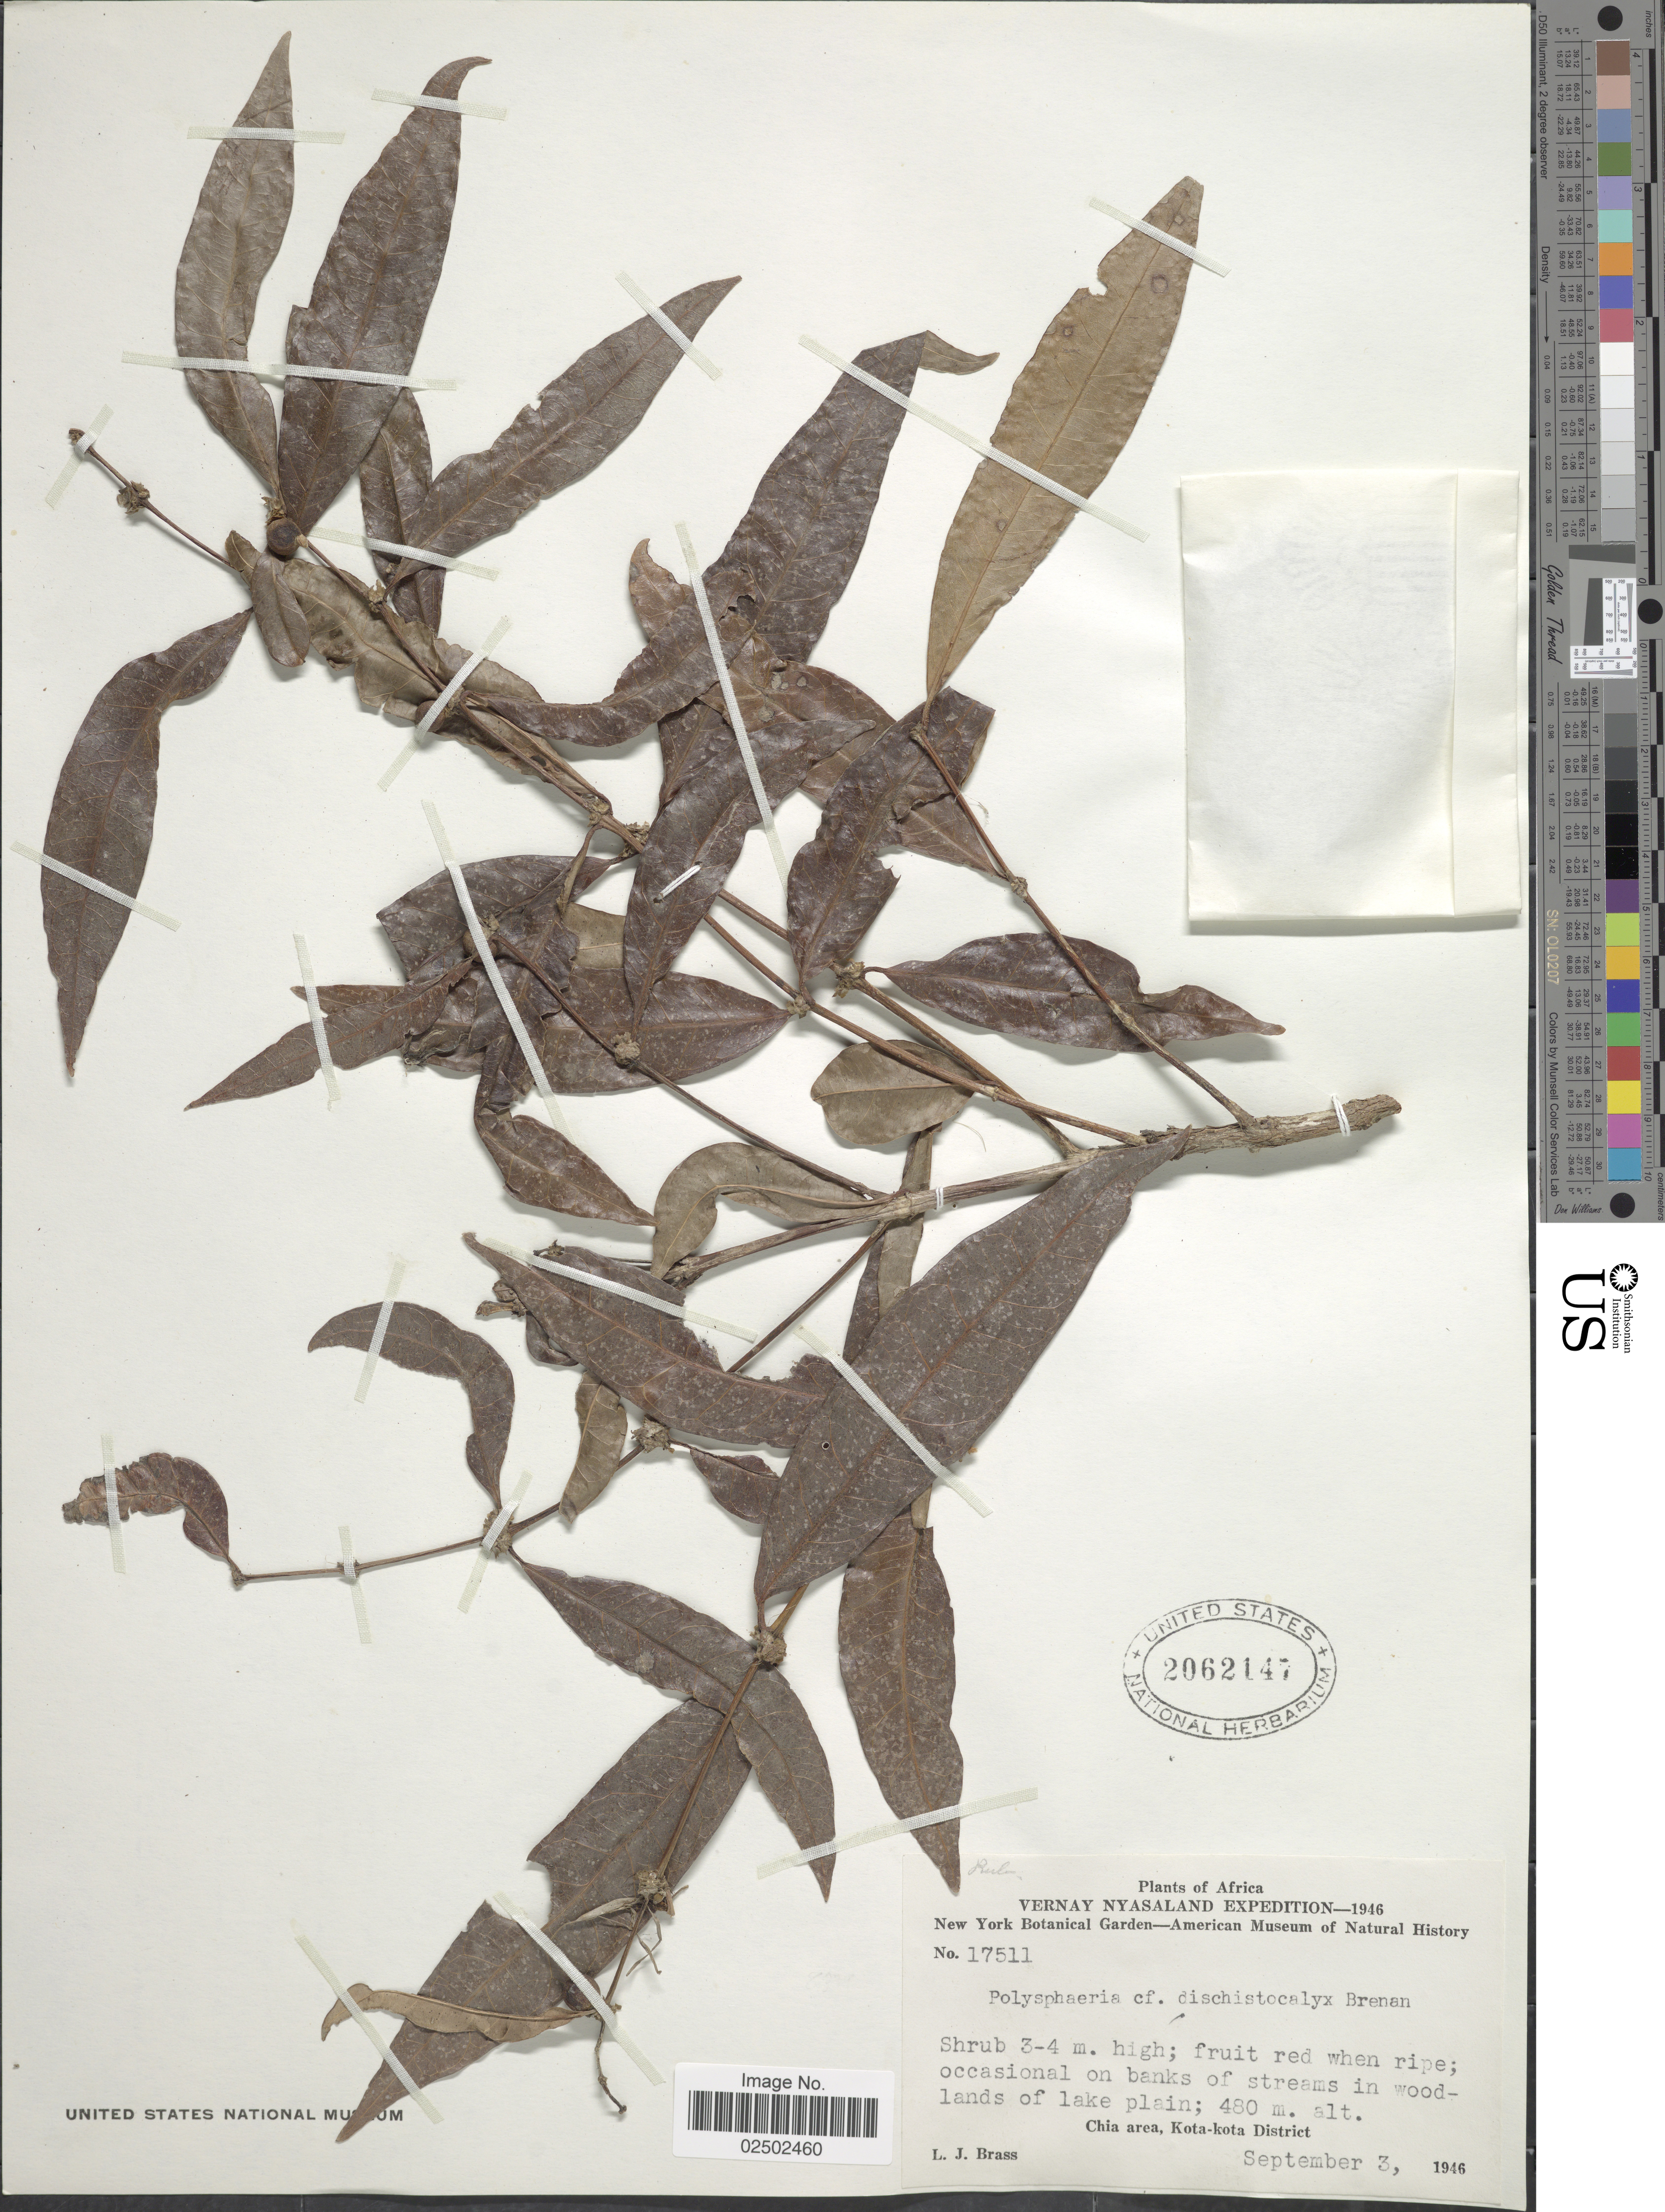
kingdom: Plantae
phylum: Tracheophyta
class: Magnoliopsida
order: Gentianales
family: Rubiaceae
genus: Polysphaeria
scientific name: Polysphaeria dischistocalyx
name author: Brenan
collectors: L. J. Brass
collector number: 17511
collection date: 1946-09-03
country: Malawi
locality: Vernay Nyasaland. Chia area. Kota-kota District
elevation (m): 480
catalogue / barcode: US 2062147